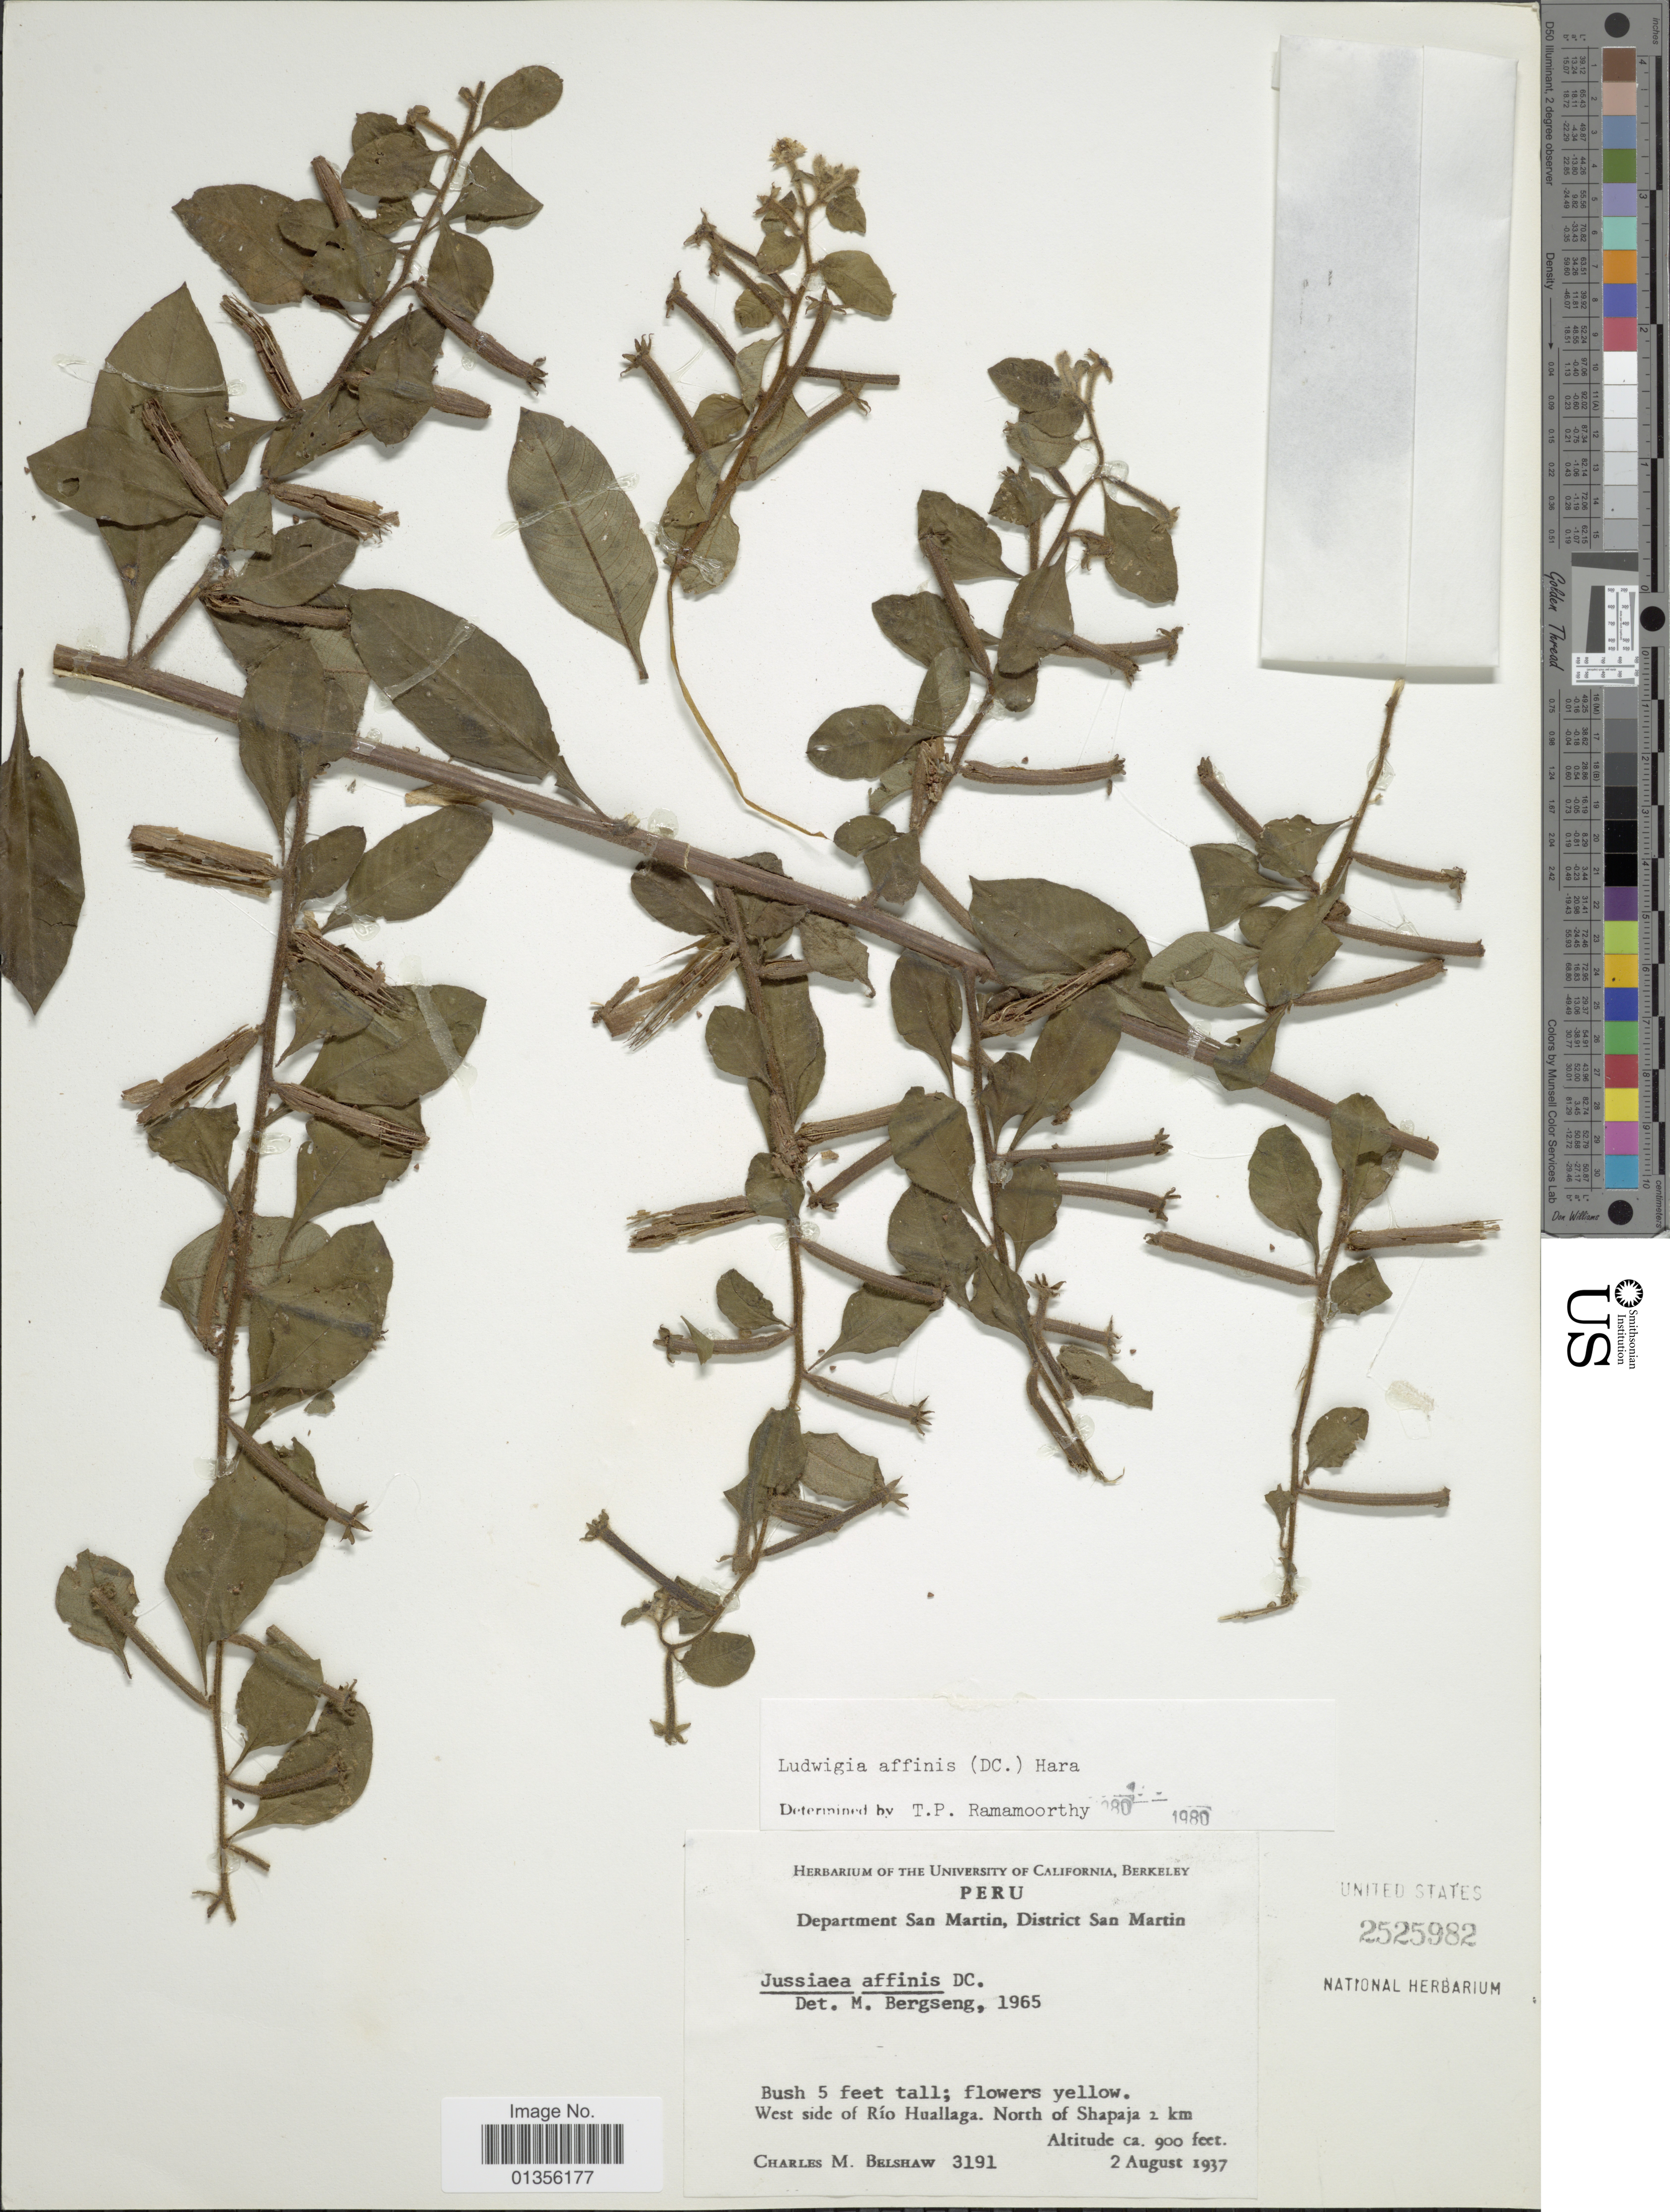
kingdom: Plantae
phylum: Tracheophyta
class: Magnoliopsida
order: Myrtales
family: Onagraceae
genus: Ludwigia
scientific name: Ludwigia affinis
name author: (DC.) H. Hara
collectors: C. Shaw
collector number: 3191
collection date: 1937-08-02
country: Peru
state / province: San Martín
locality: West side of Río Huallaga. North of Shapaja 2 km.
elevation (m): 274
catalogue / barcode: US 2525982